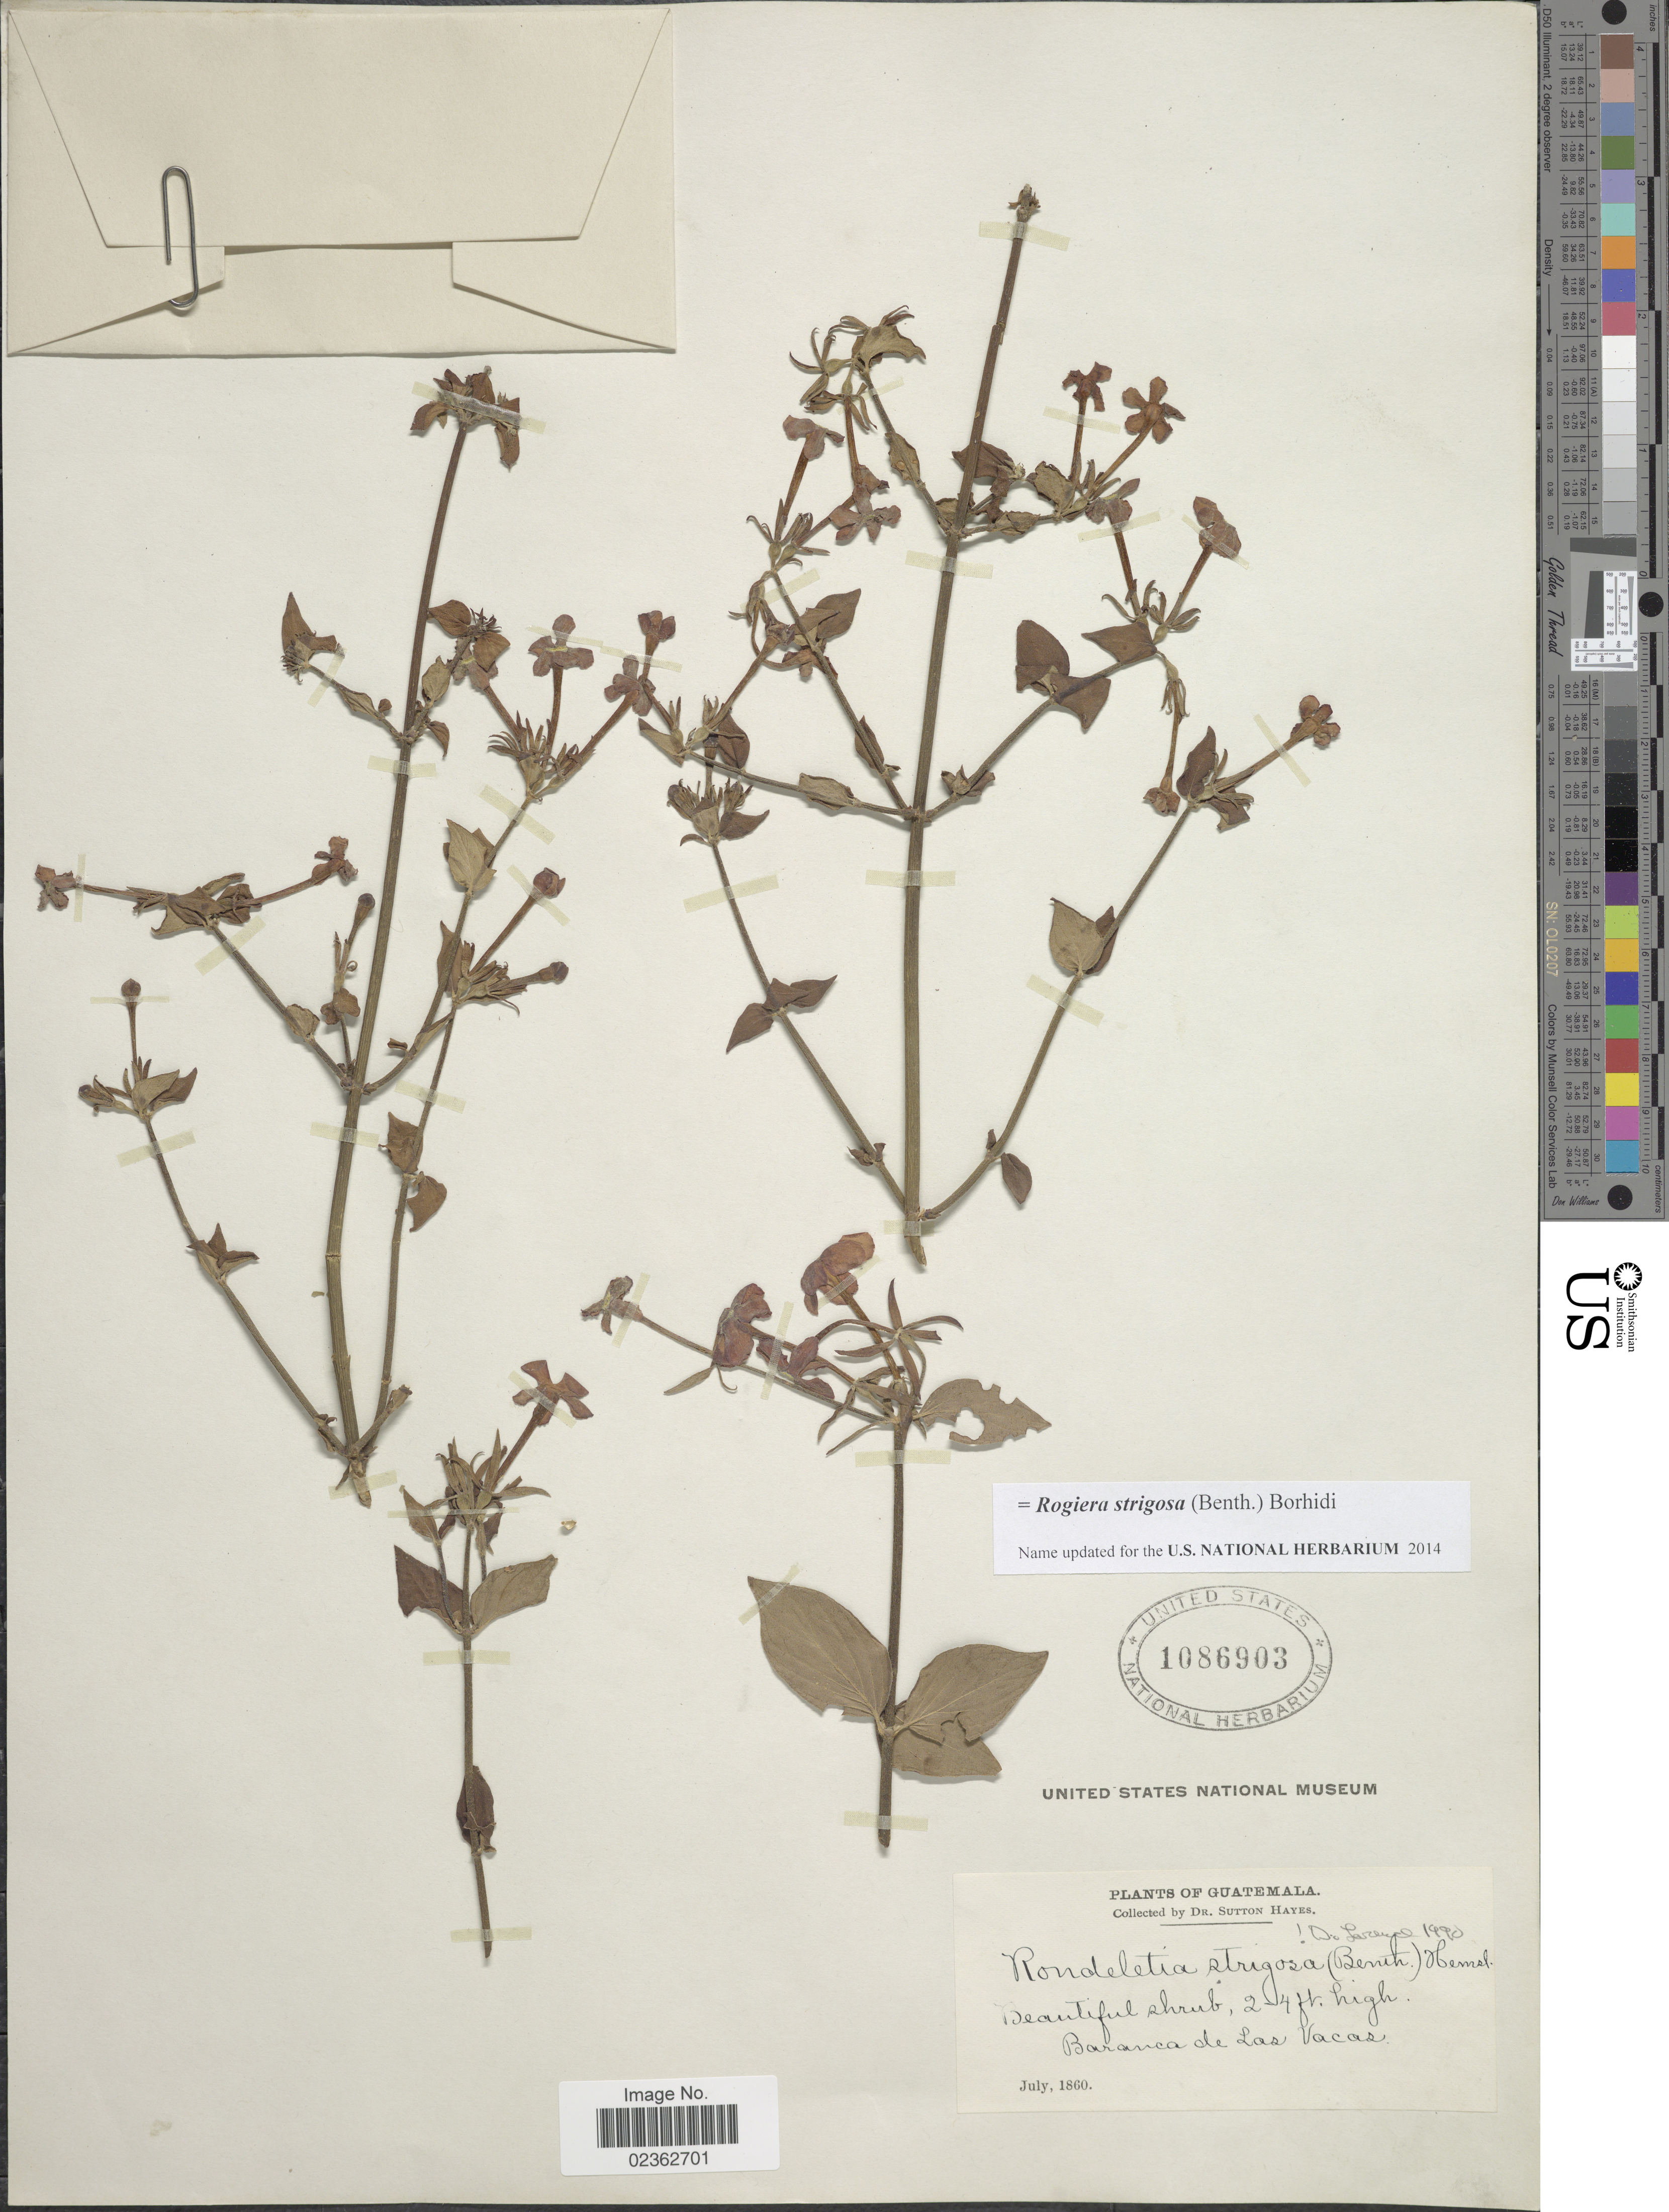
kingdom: Plantae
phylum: Tracheophyta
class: Magnoliopsida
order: Gentianales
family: Rubiaceae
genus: Rogiera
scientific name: Rogiera strigosa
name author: (Benth.) Borhidi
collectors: S. Hayes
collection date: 1860-07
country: Guatemala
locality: Baranca de Las Vacas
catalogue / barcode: US 1086903